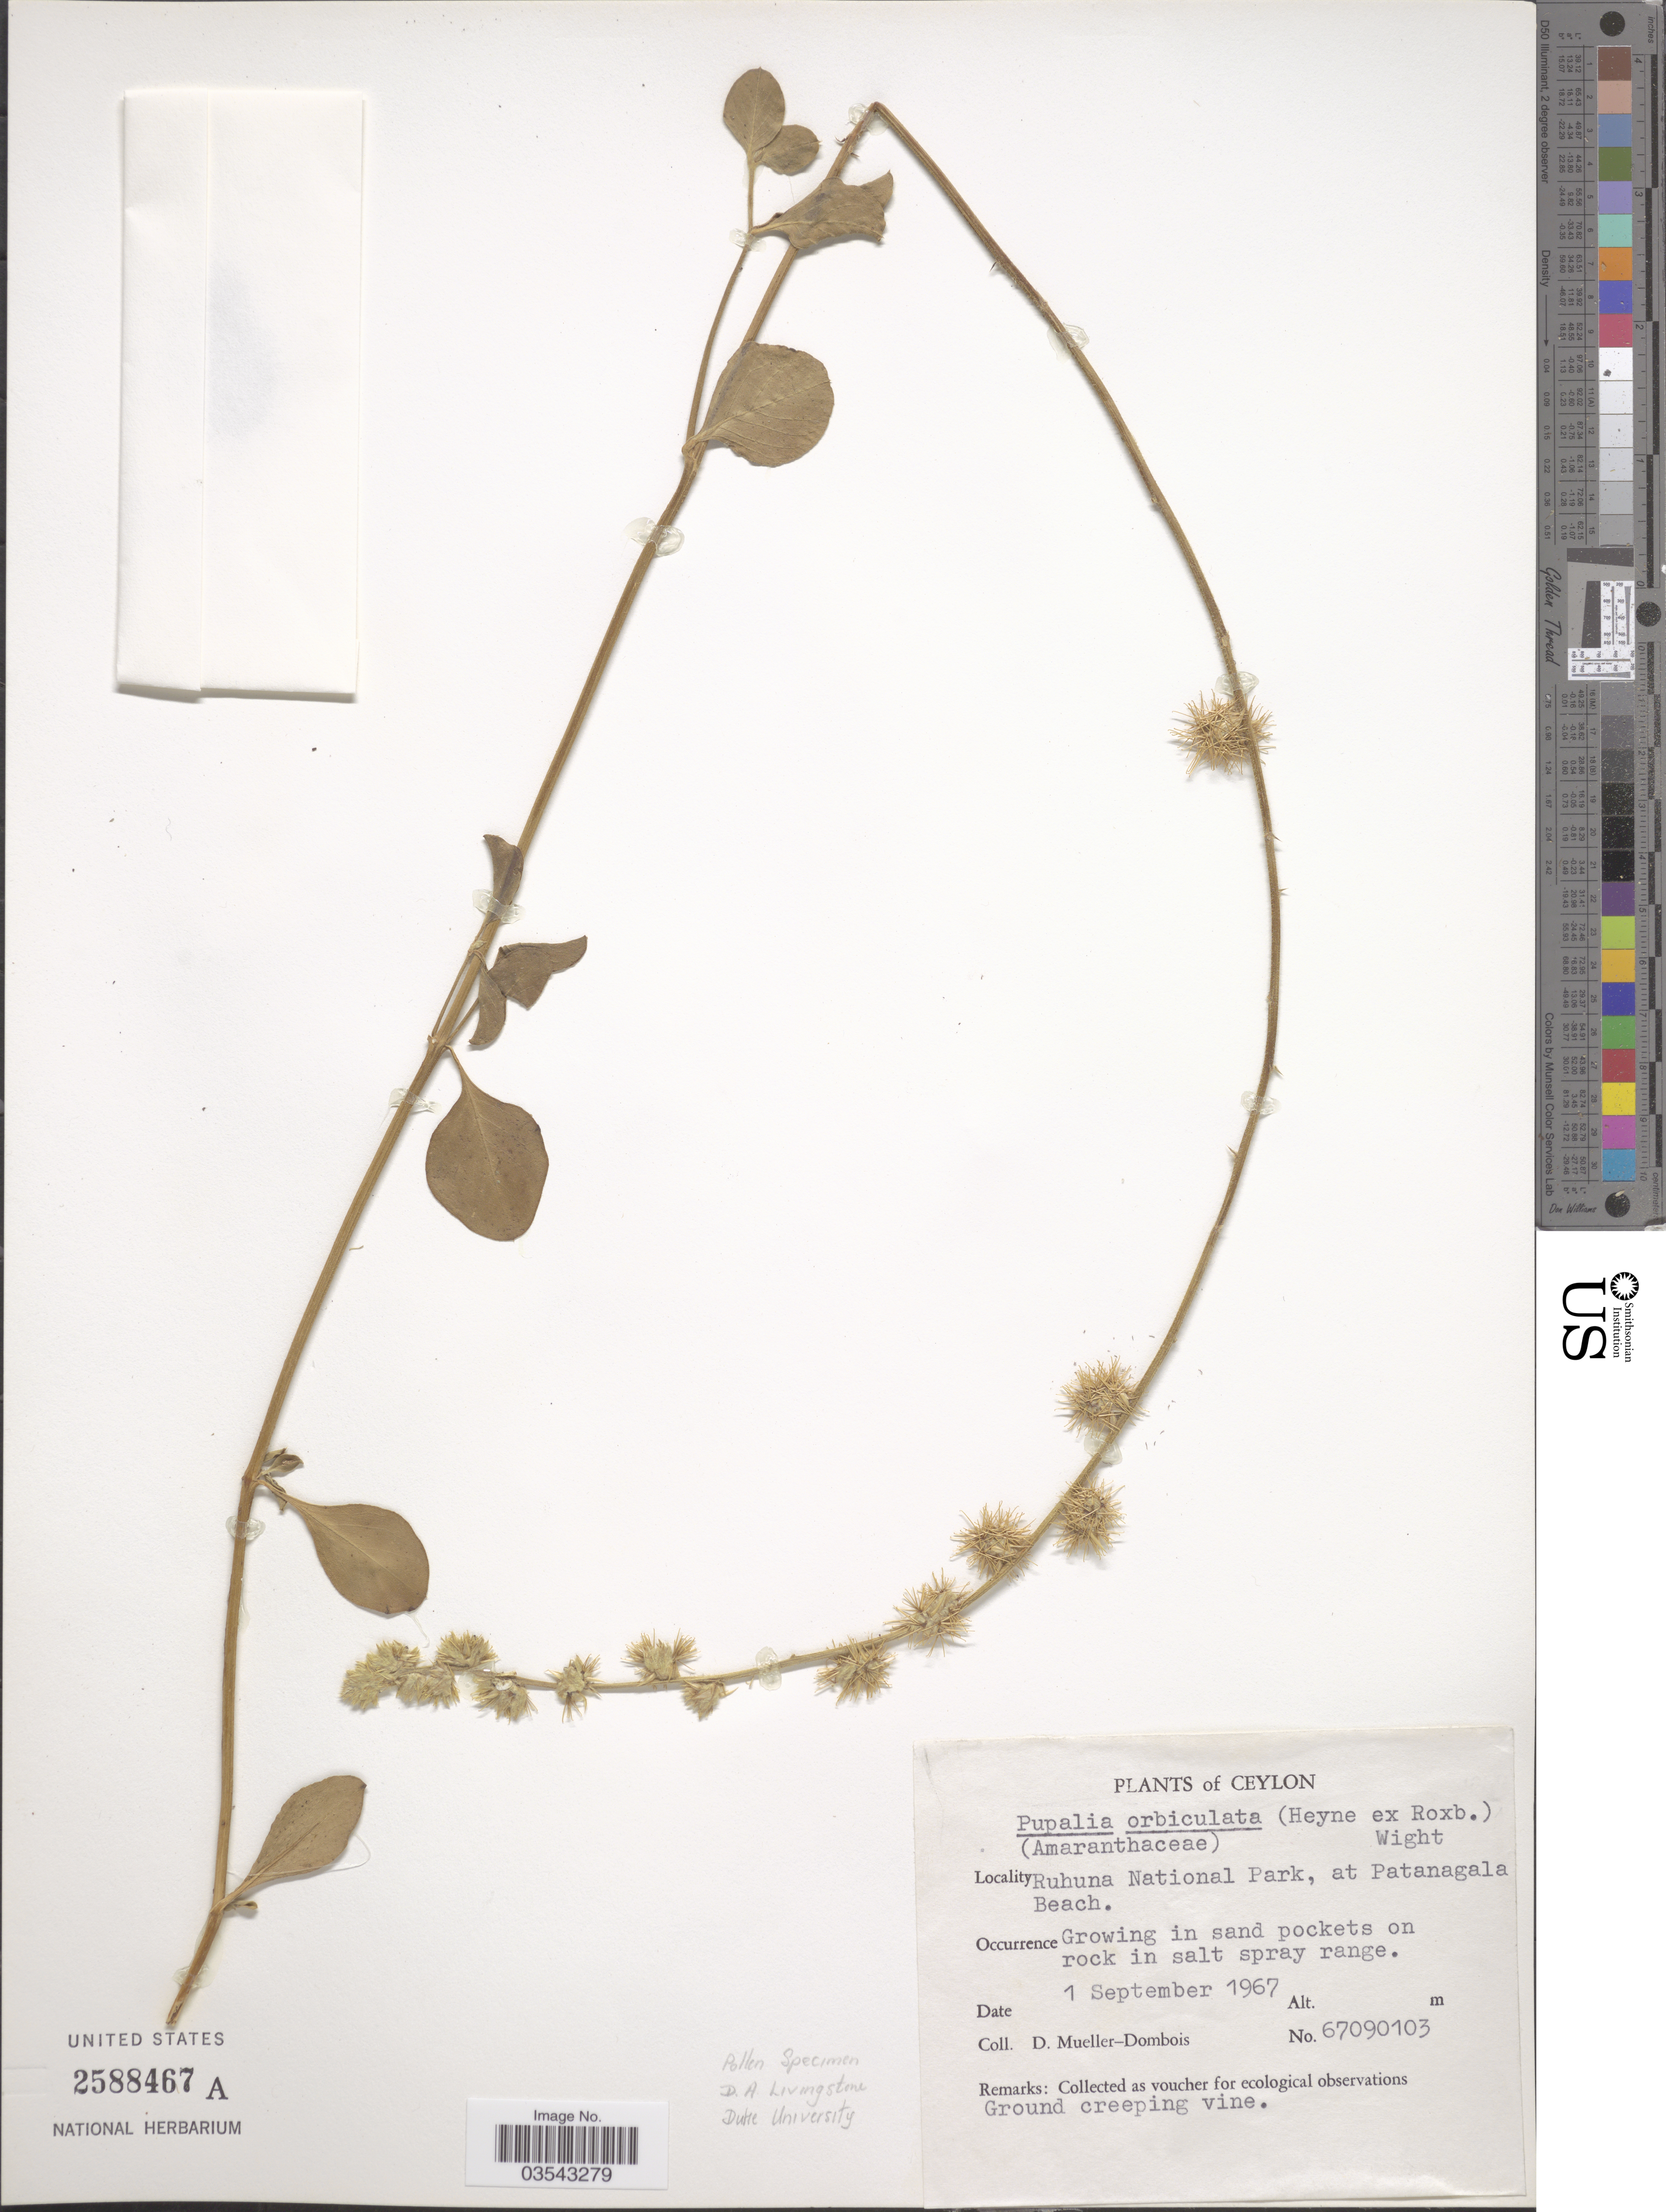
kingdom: Plantae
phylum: Tracheophyta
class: Magnoliopsida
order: Caryophyllales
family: Amaranthaceae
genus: Pupalia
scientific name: Pupalia orbiculata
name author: Wight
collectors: D. Mueller-Dombois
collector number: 67090103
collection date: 1967-09-01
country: Sri Lanka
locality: Ceylon. Ruhuna National Park, at Patanagala Beach.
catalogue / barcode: US 2588467A